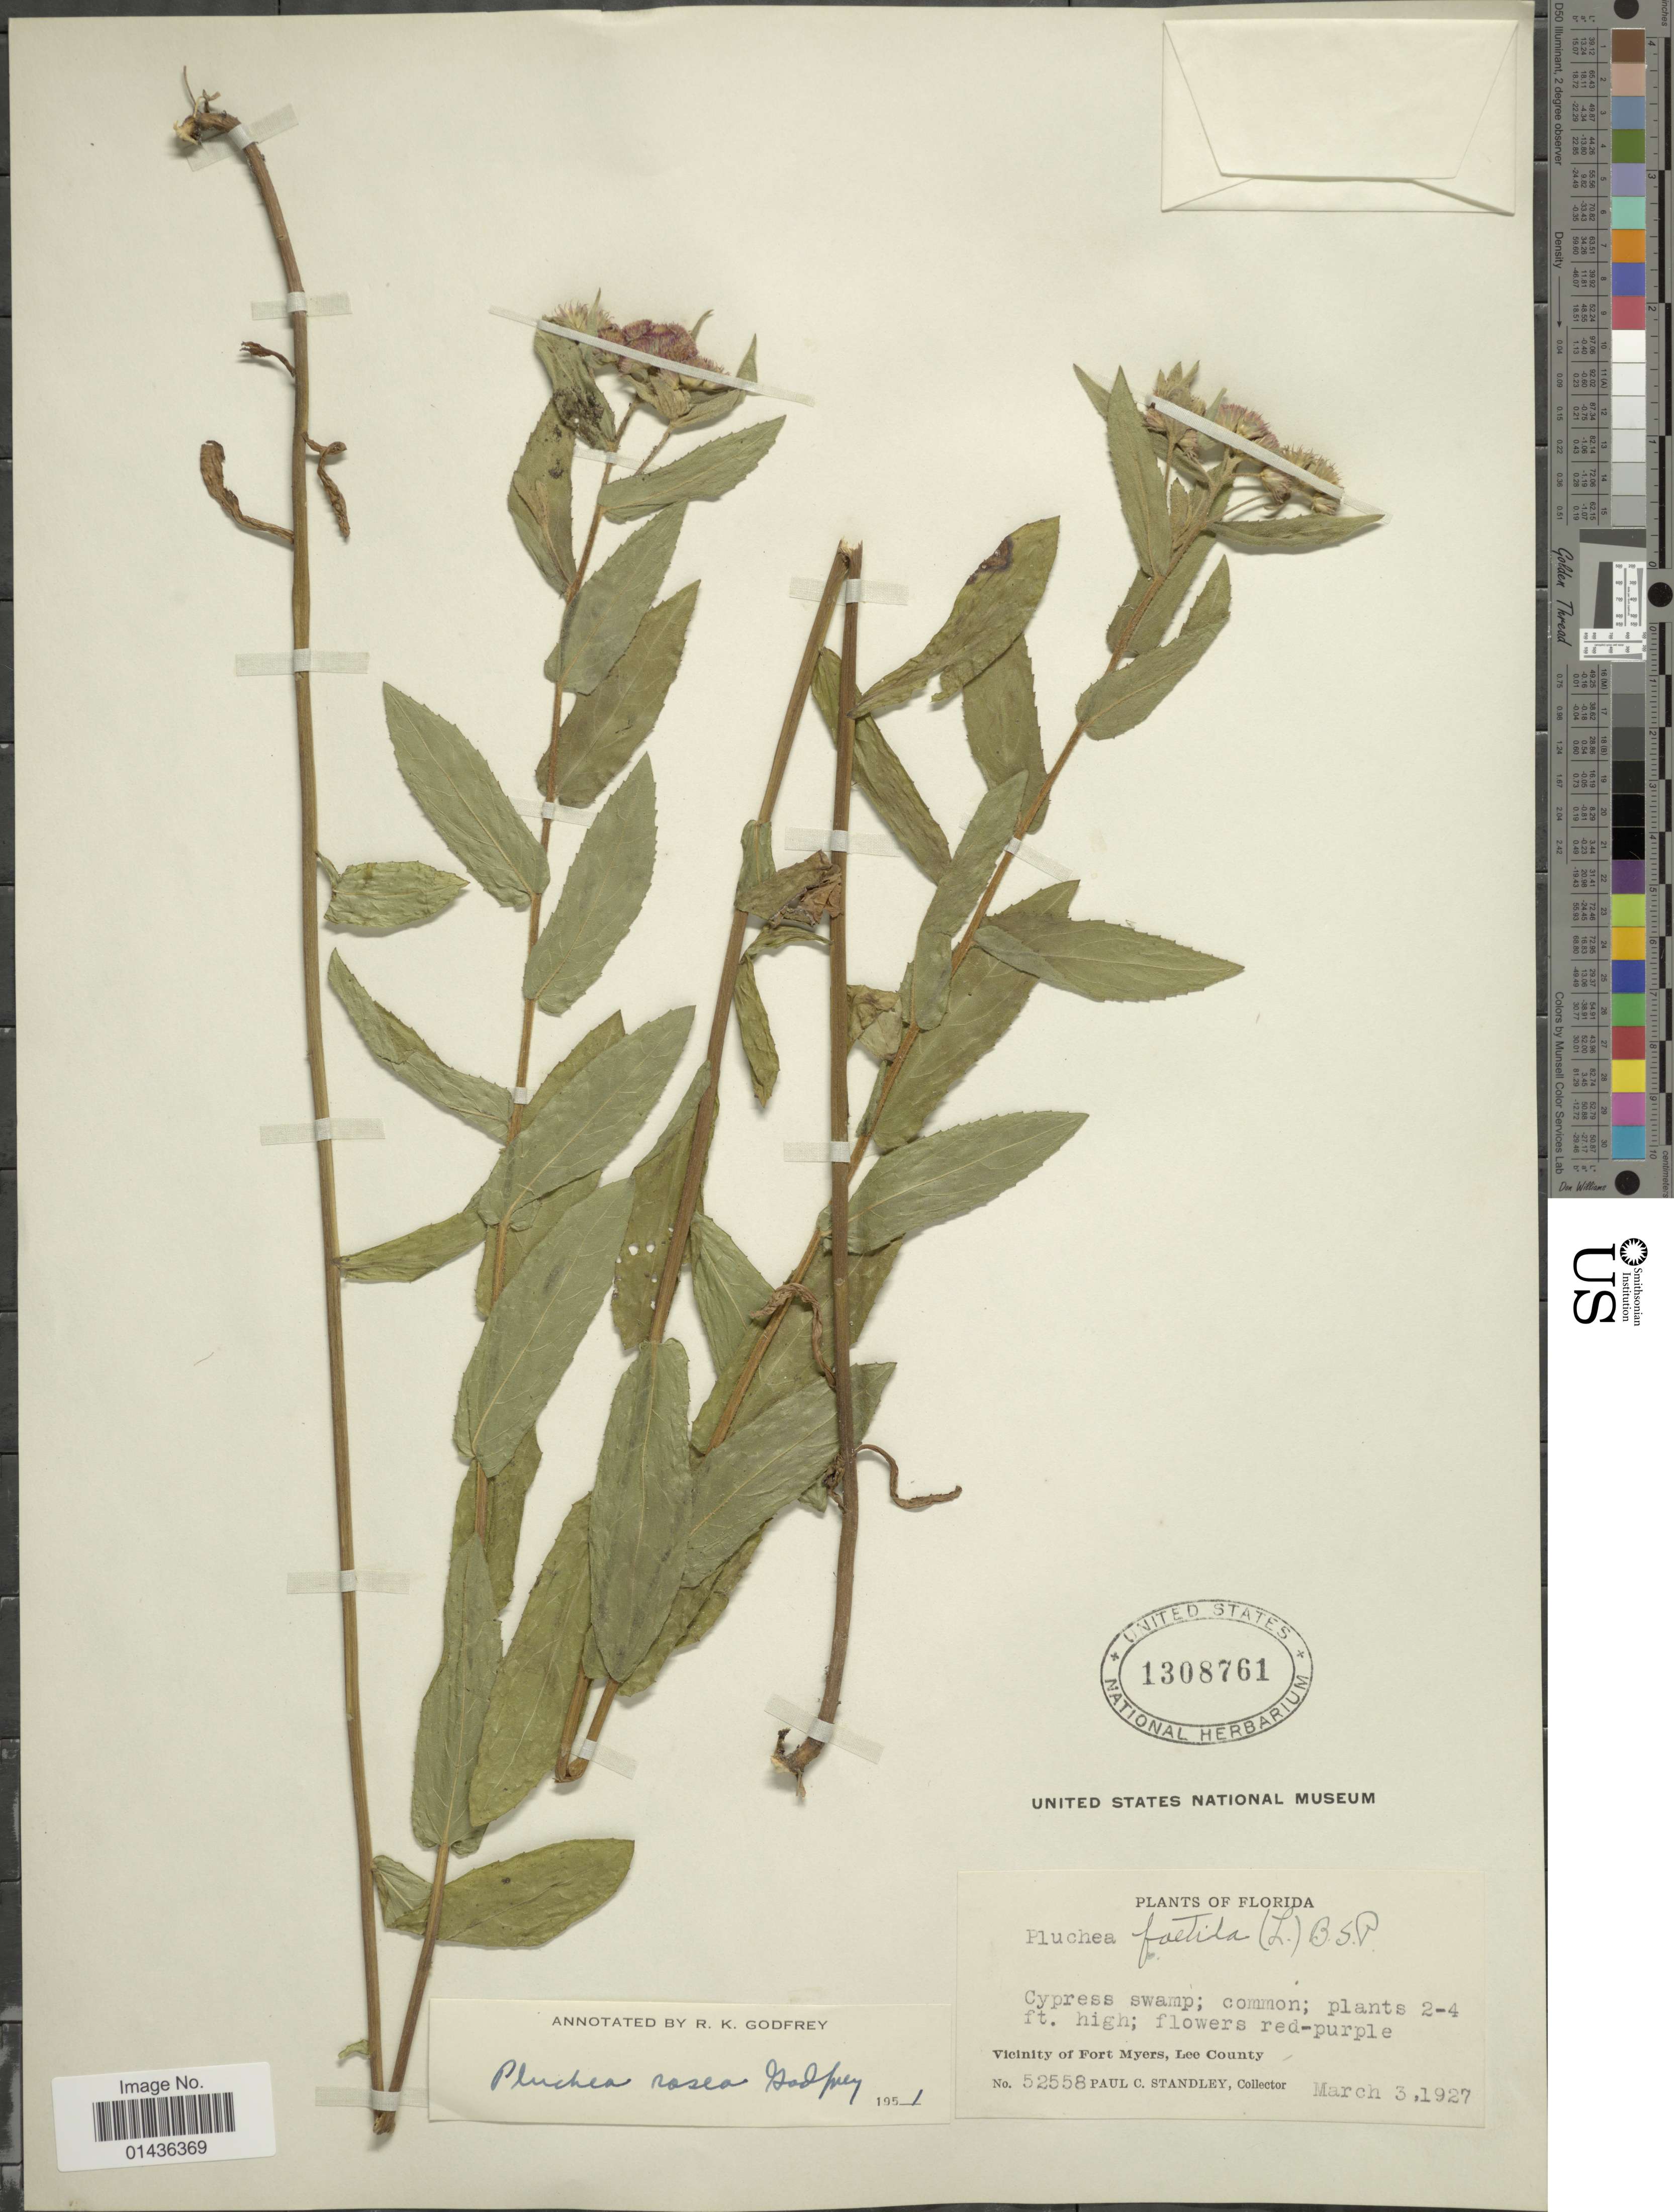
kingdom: Plantae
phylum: Tracheophyta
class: Magnoliopsida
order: Asterales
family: Asteraceae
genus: Pluchea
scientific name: Pluchea rosea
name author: R.K. Godfrey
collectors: P. C. Standley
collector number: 52558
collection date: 1927-03-03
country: United States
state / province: Florida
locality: Vicinity of Fort Myers, Lee County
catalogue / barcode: US 1308761